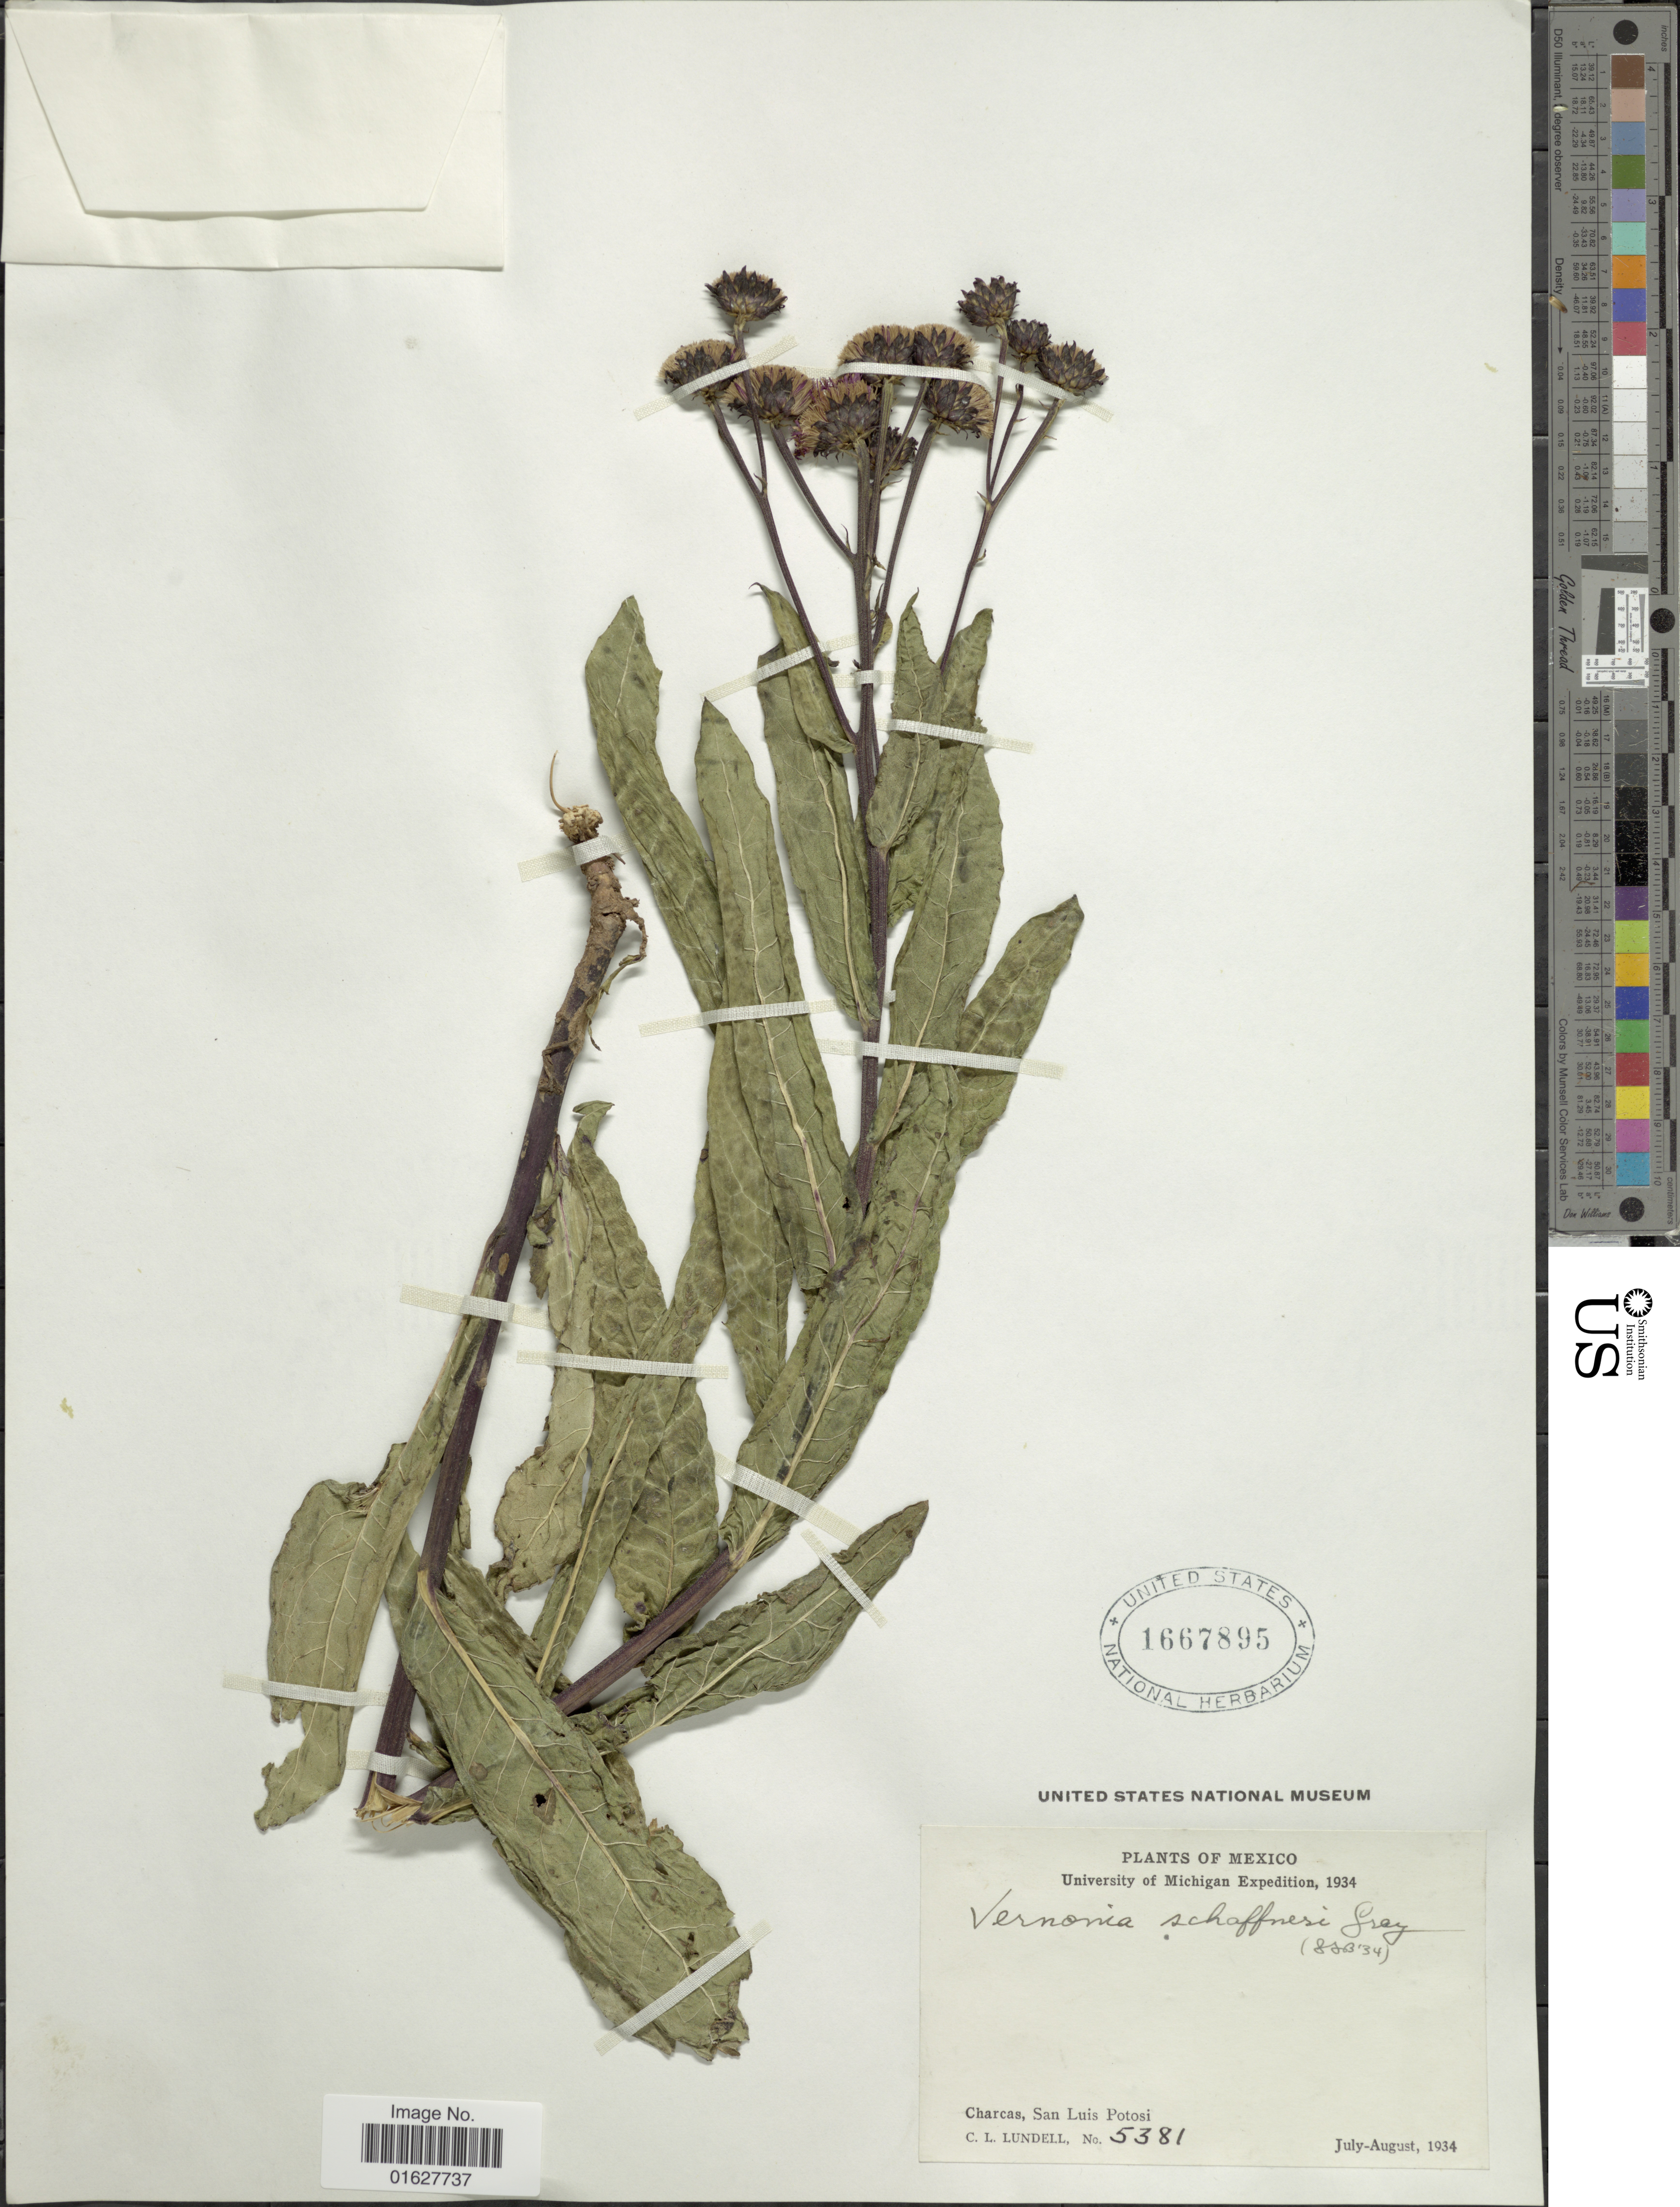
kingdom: Plantae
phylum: Tracheophyta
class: Magnoliopsida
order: Asterales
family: Asteraceae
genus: Vernonia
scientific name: Vernonia greggii subsp. schaffneri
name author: (A. Gray) G. C. Chapman & S.B. Jones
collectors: C. L. Lundell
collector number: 5381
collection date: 1934-07/1934-08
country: Mexico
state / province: San Luis Potosí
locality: Mexico. Charcas, San Luis Potosí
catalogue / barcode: US 1667895